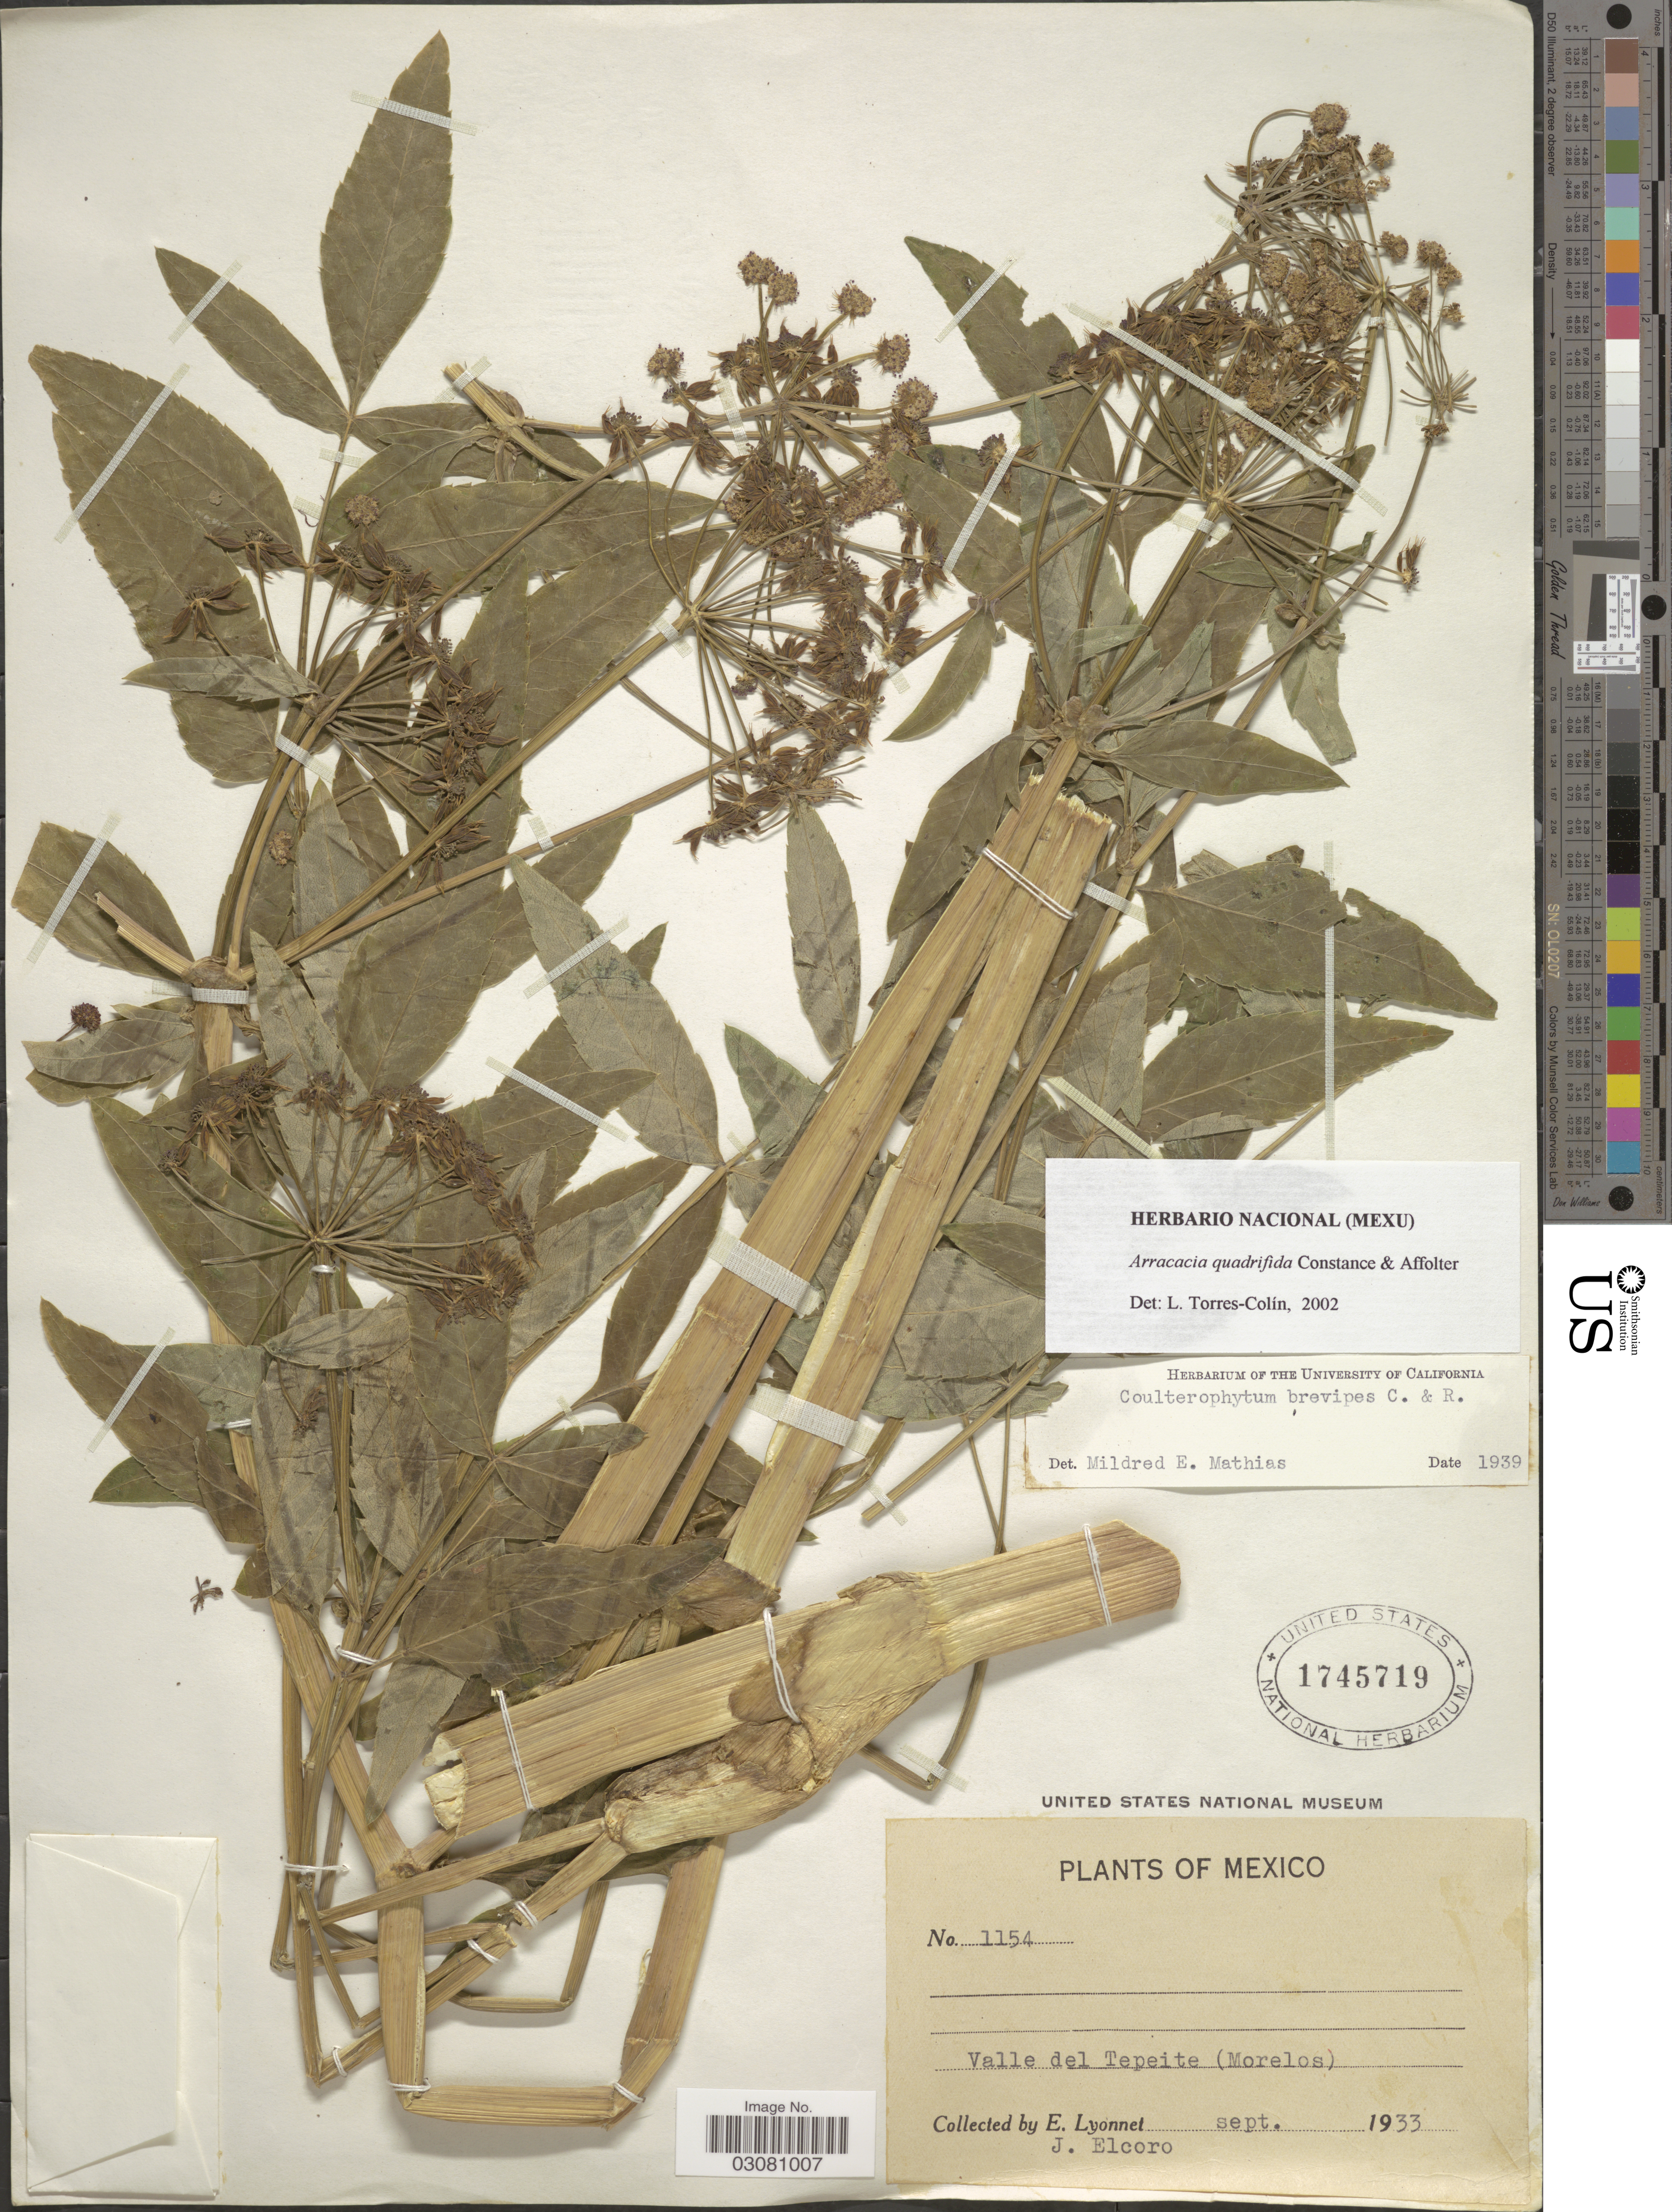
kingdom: Plantae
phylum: Tracheophyta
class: Magnoliopsida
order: Apiales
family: Apiaceae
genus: Arracacia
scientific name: Arracacia quadrifida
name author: Constance & Affolter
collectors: E. Lyonnet & J. Elcoro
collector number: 1154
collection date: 1933-09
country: Mexico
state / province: Morelos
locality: Valle del Tepeite.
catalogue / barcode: US 1745719